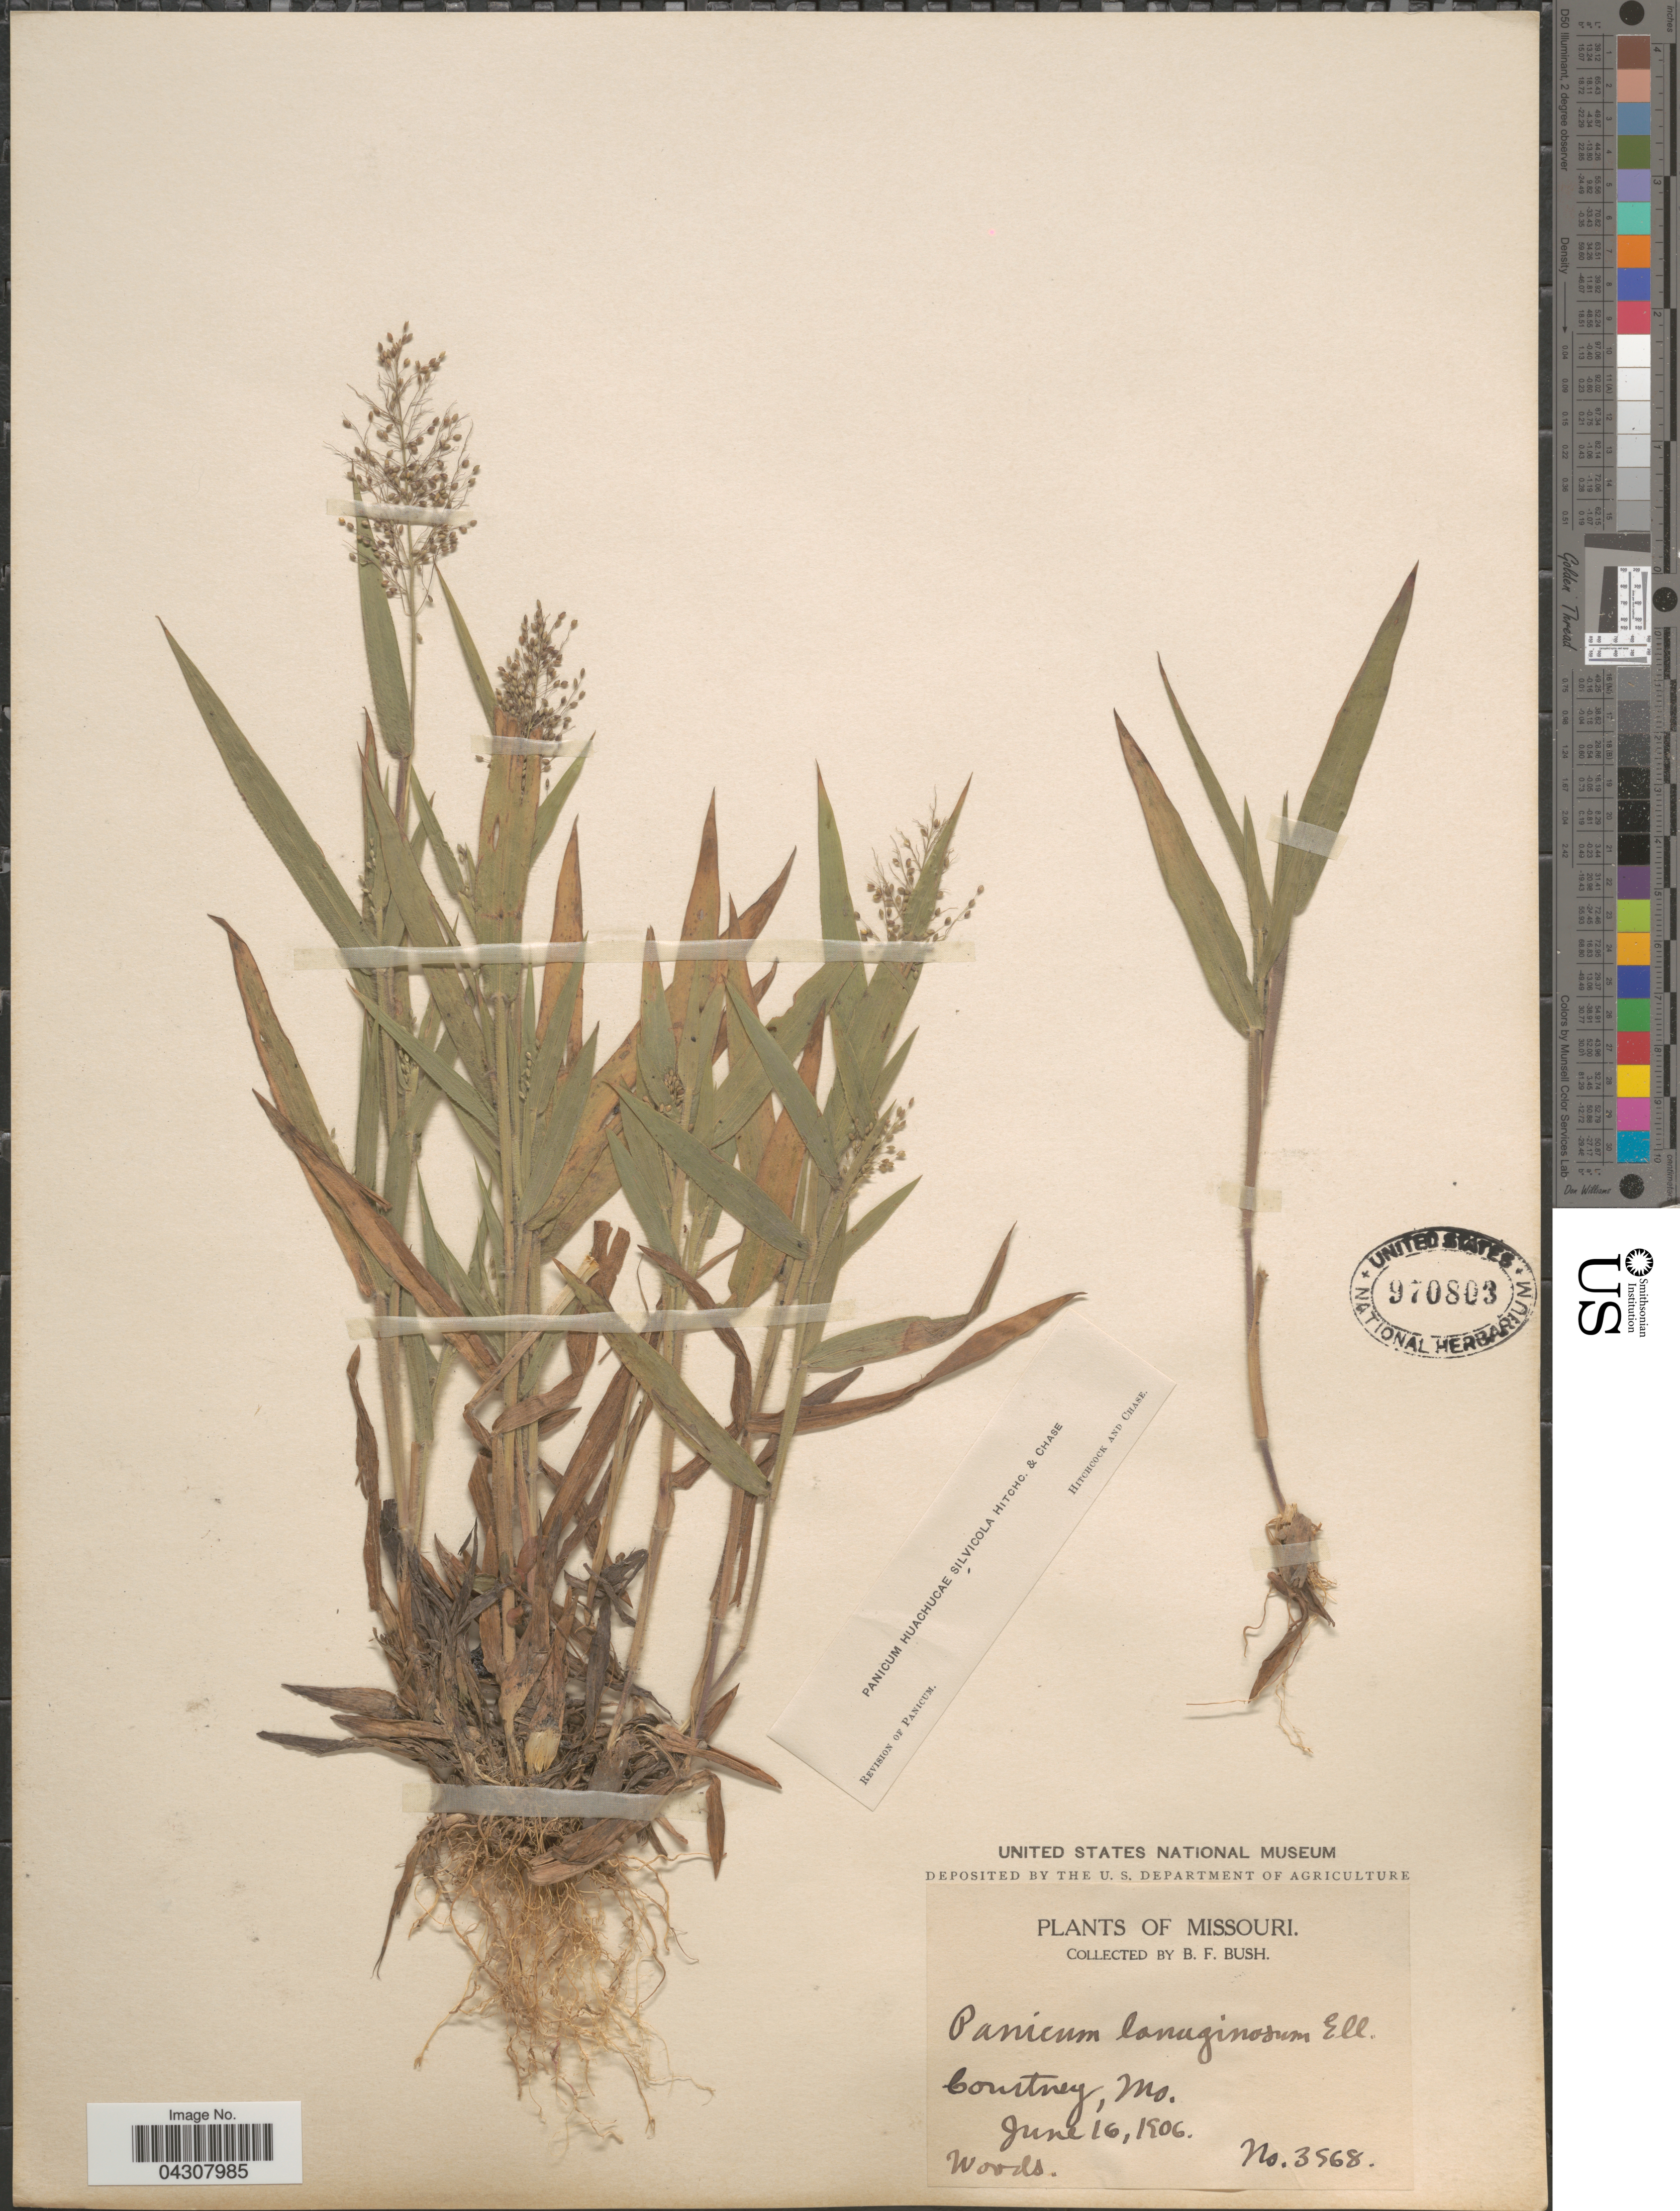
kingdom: Plantae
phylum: Tracheophyta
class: Liliopsida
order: Poales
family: Poaceae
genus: Dichanthelium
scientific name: Dichanthelium acuminatum var. acuminatum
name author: (Sw.) Gould & C.A. Clark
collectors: B. F. Bush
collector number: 3968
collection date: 1906-06-16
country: United States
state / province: Missouri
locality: Courtney.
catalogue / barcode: US 970803